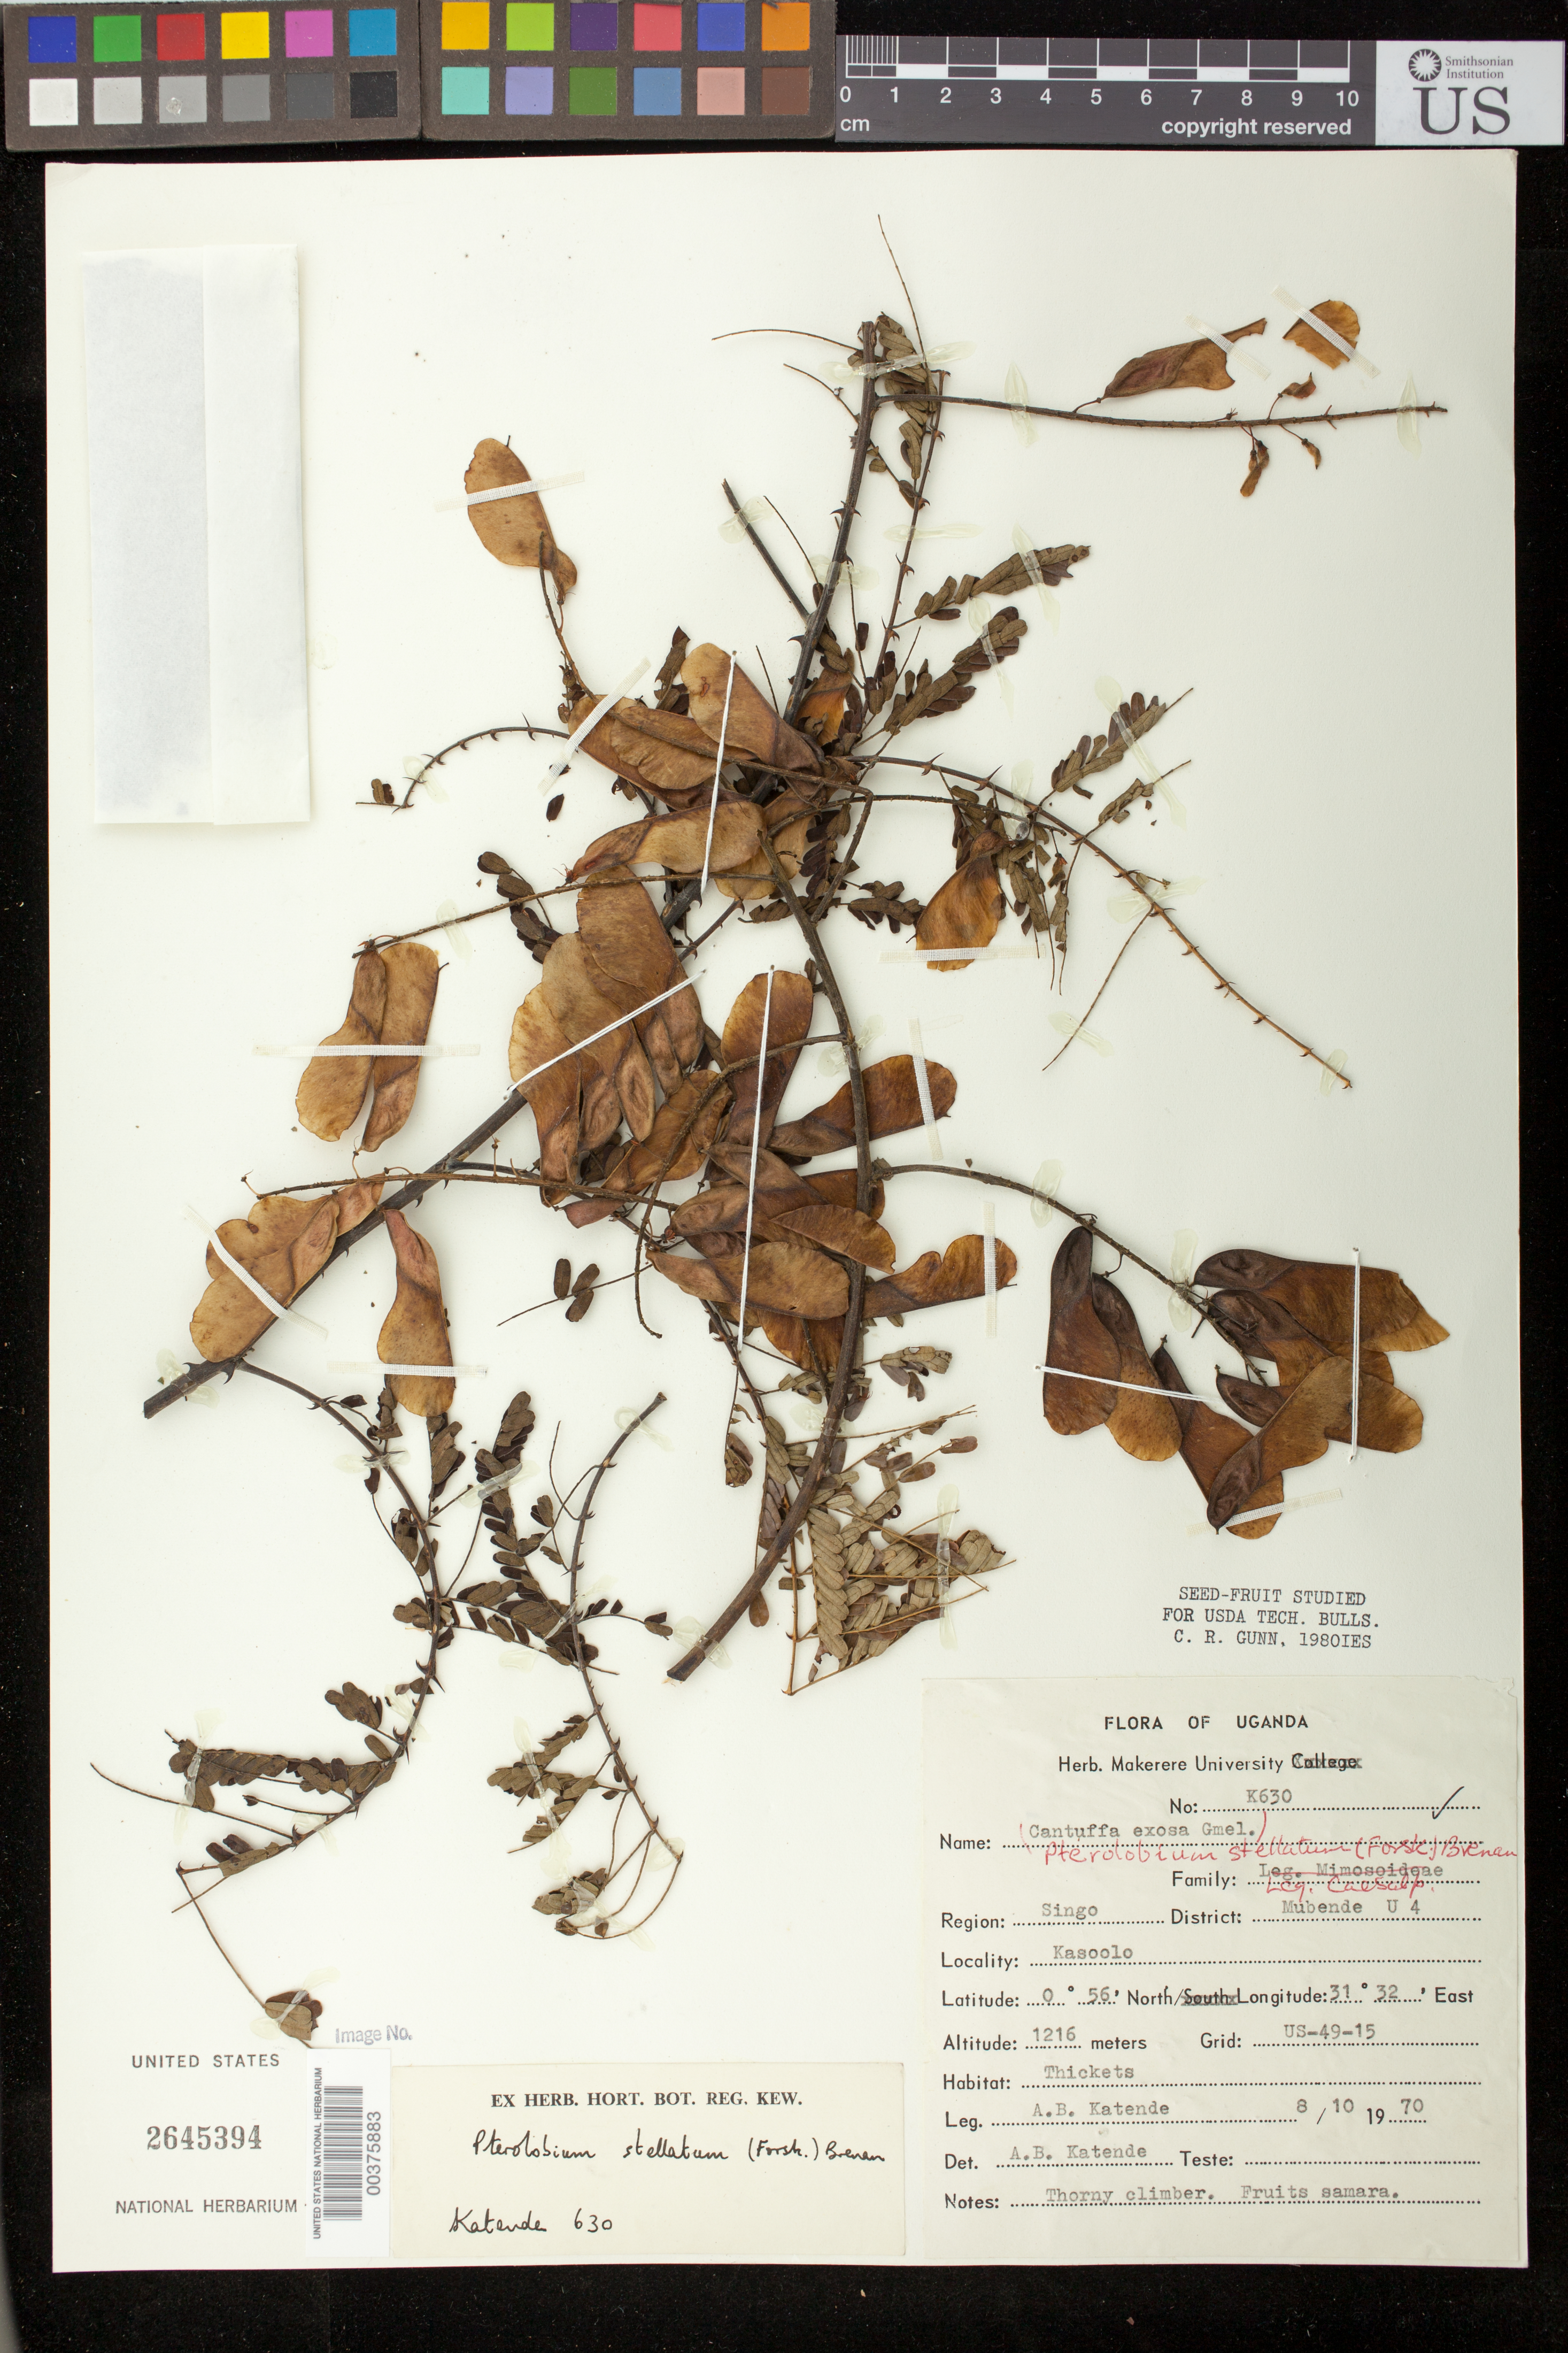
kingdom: Plantae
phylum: Tracheophyta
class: Magnoliopsida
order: Fabales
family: Fabaceae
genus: Pterolobium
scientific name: Pterolobium stellatum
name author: (Forssk.) Brenan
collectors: A. Katende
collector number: K630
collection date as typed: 10 Aug 1970 or 08 Oct 1970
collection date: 1970-08-10 or 1970-10-08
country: Uganda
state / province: Central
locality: Singo region; Kasoolo. Mubende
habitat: Thickets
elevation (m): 1216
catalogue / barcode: US 2645394